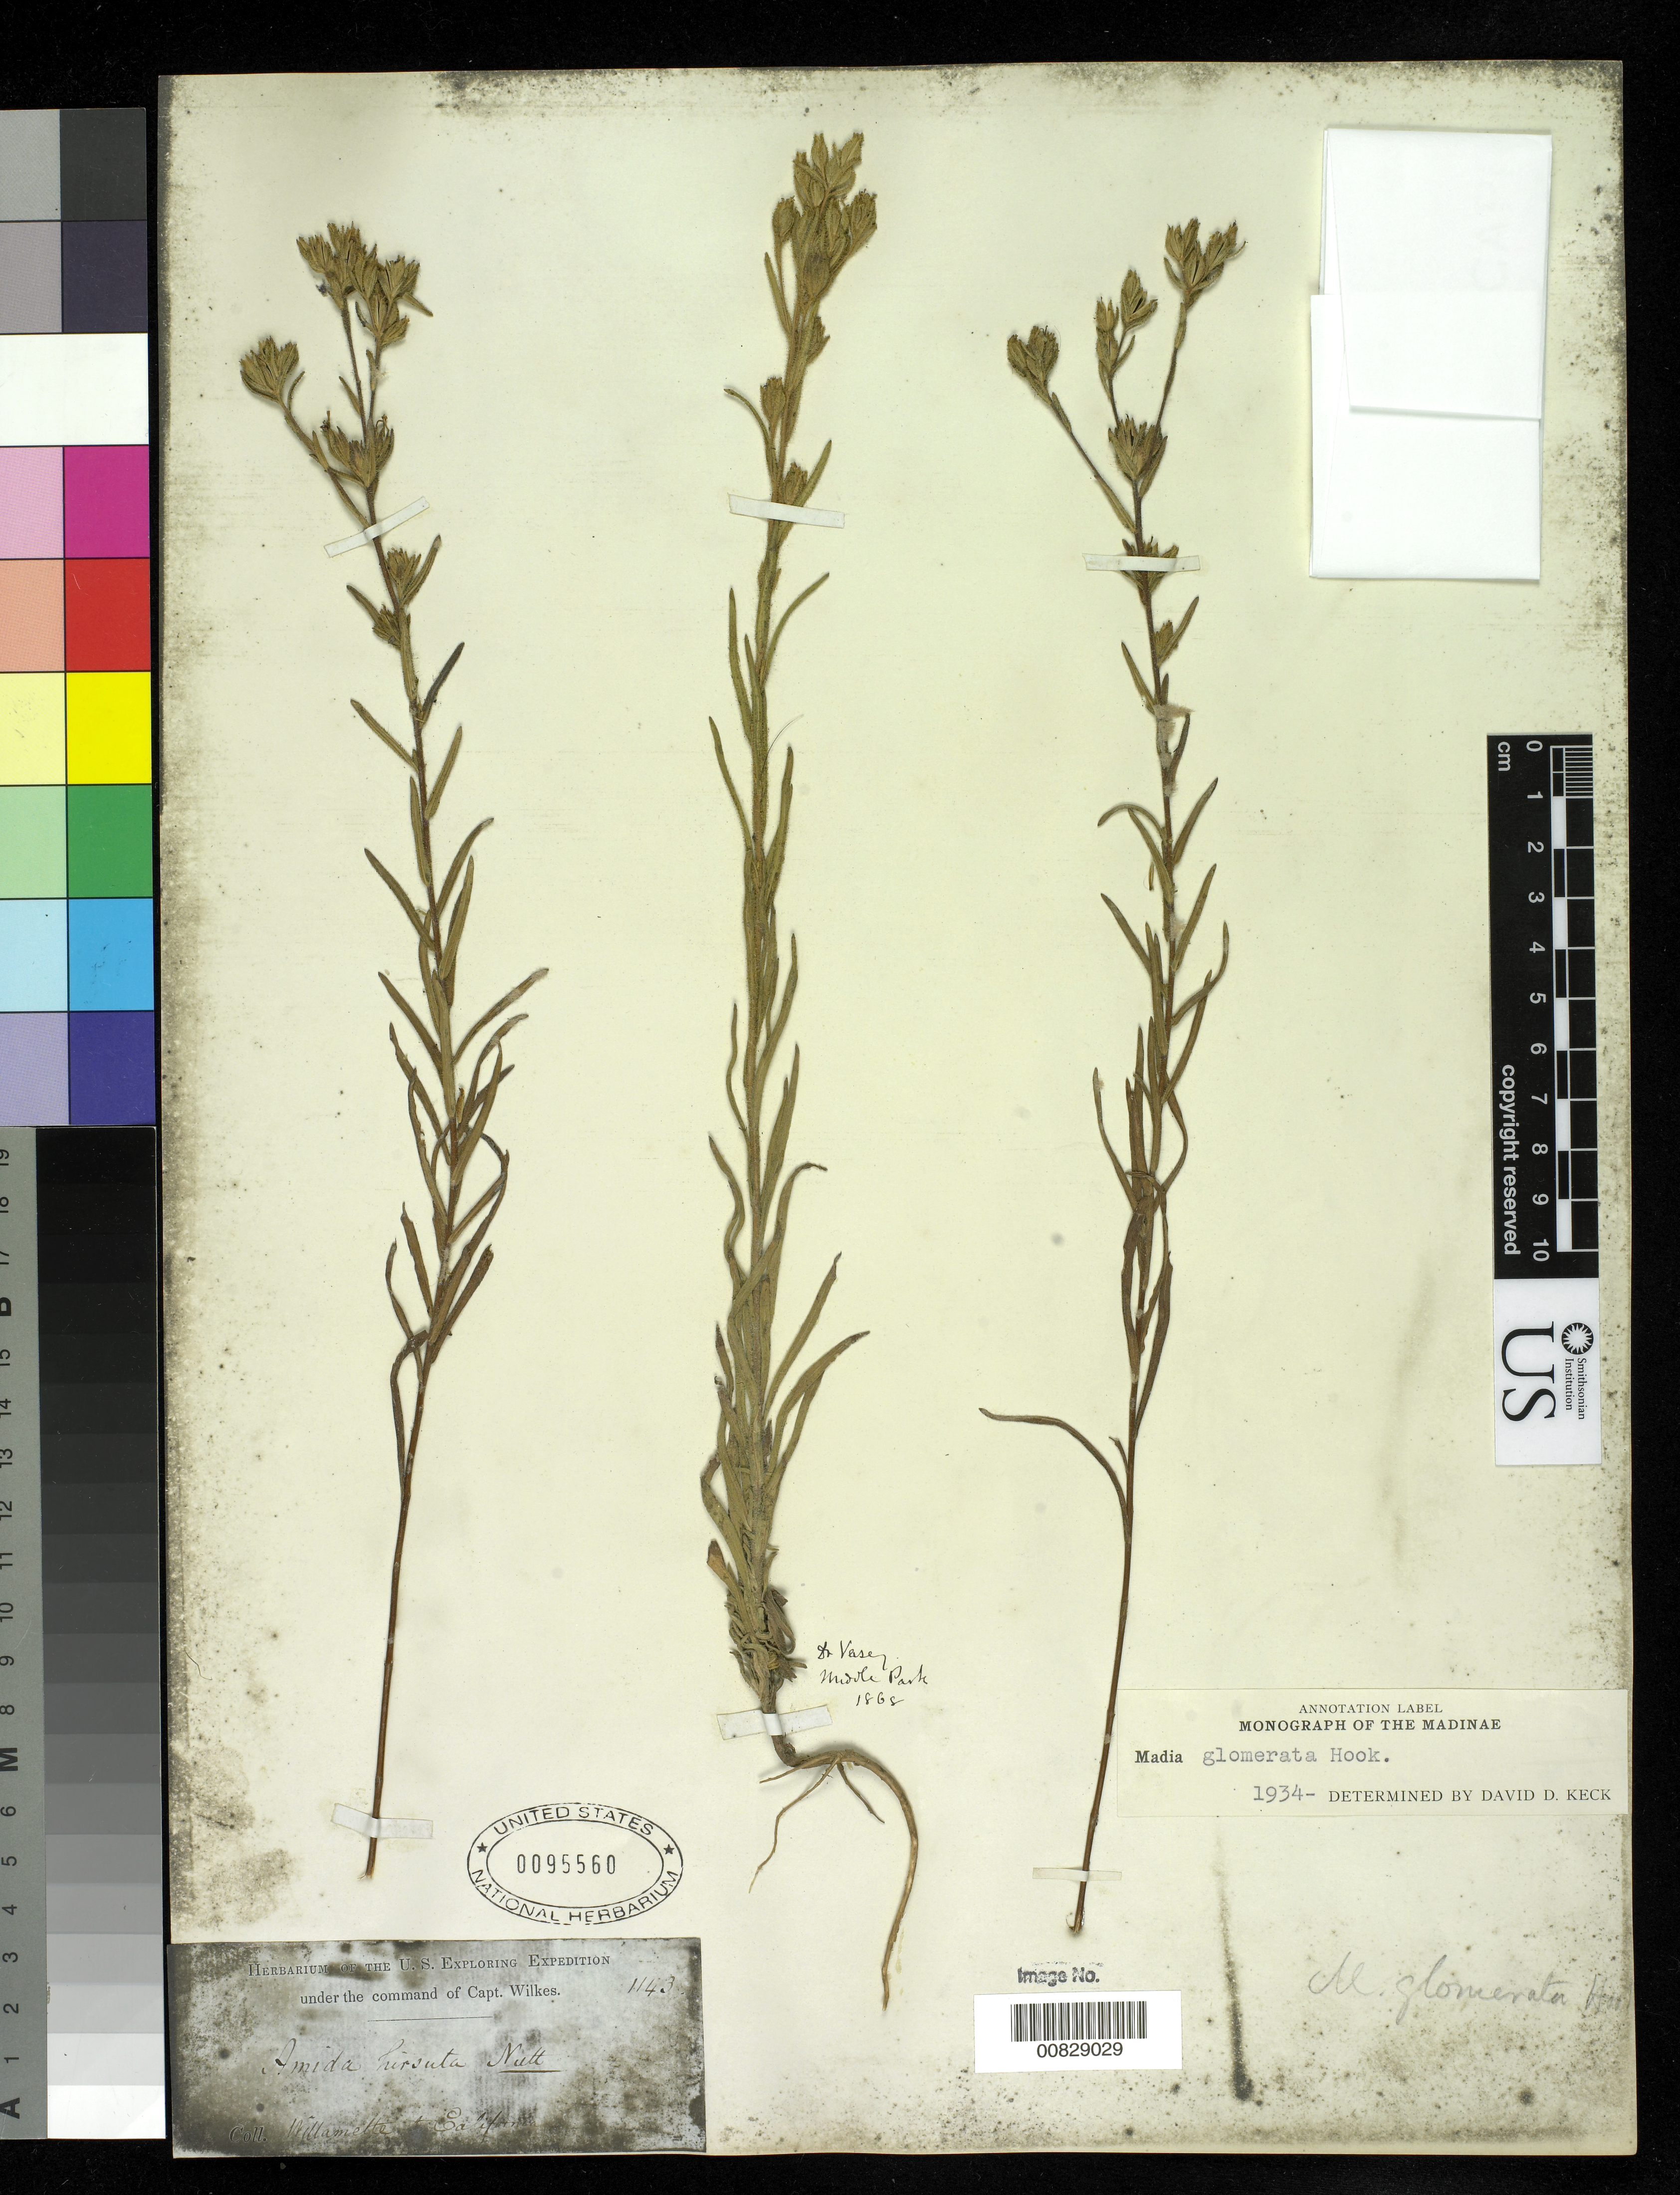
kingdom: Plantae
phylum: Tracheophyta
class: Magnoliopsida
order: Asterales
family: Asteraceae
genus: Madia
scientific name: Madia glomerata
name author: Hook.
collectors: Wilkes Explor. Exped.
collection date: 1838/1842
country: United States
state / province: California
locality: Williamette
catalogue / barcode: US 95560